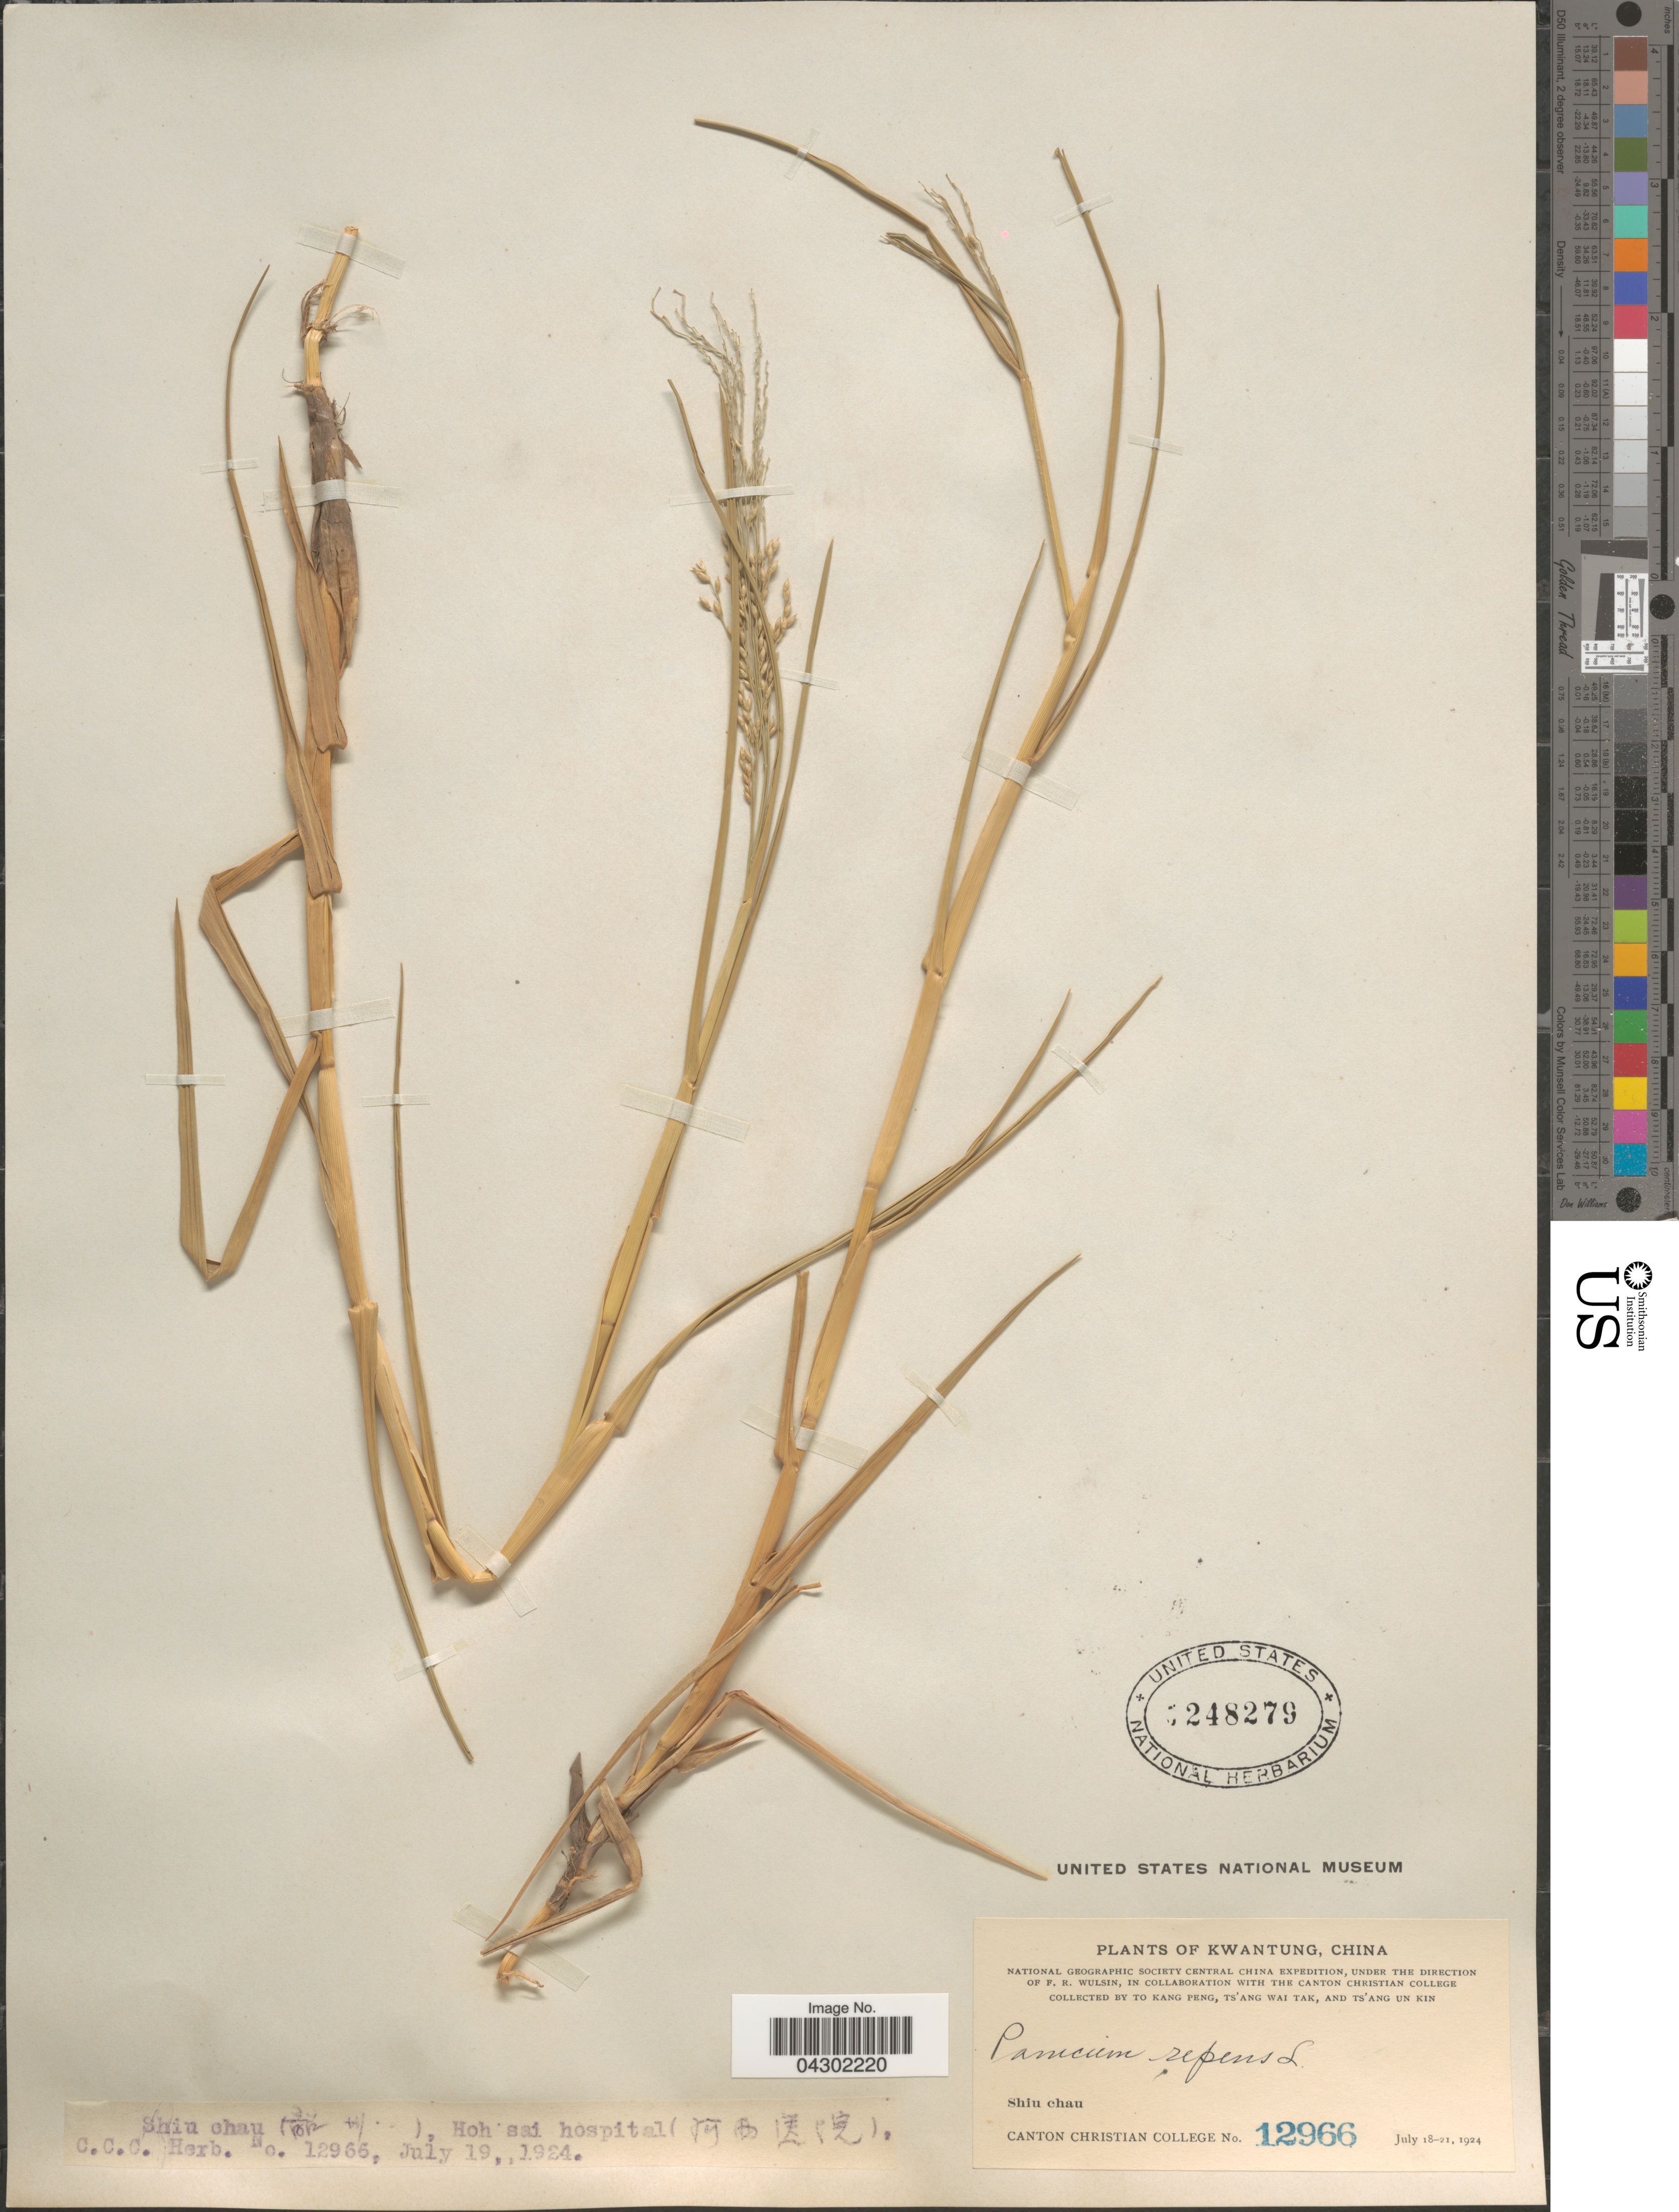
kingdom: Plantae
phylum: Tracheophyta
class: Liliopsida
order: Poales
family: Poaceae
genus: Panicum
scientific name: Panicum repens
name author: L.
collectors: T. K. Peng, W. T. Tsang & Ts' Ang Un Kin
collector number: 12966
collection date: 1924-07-19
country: China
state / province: Guangdong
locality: Shiu chau (X), Hoh sai hospital (X). Kwantung. National Geographic Society Central China Expedition. Shiu chau.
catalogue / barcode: US 5248279